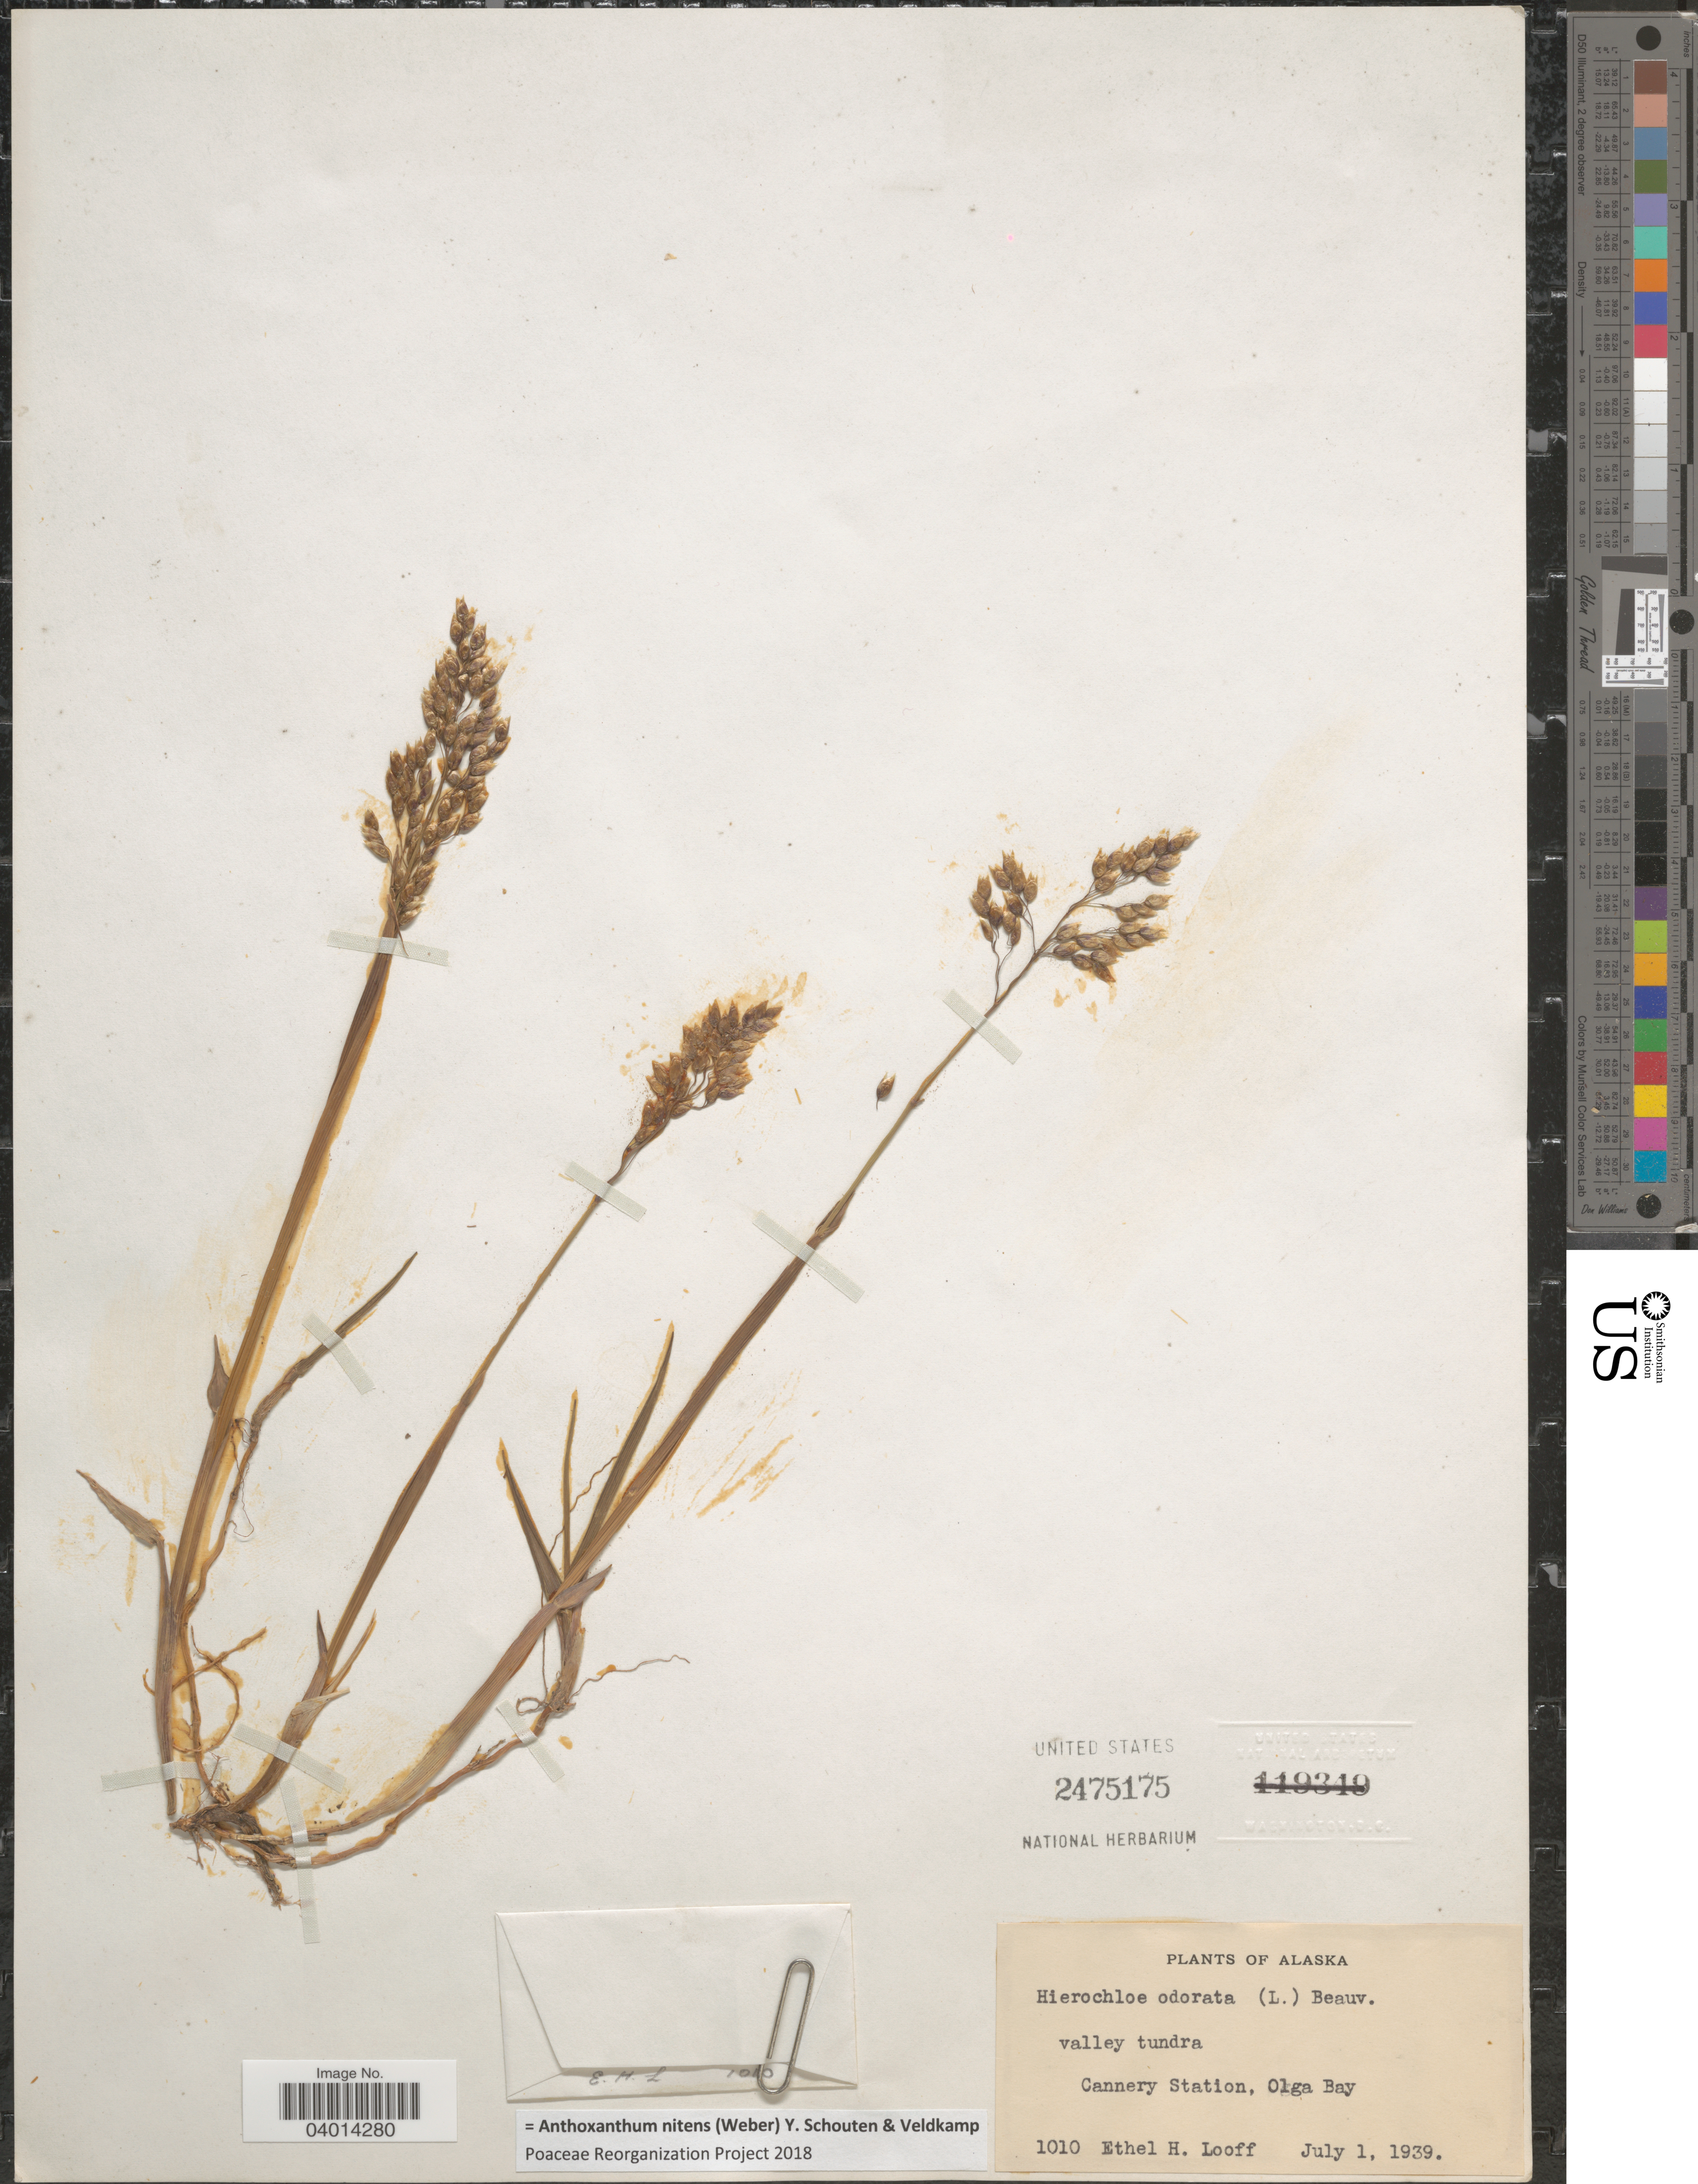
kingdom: Plantae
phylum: Tracheophyta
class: Liliopsida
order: Poales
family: Poaceae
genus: Anthoxanthum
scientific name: Anthoxanthum nitens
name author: (G.H. Weber) R.T.A. Schouten & Veldkamp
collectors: E. Looff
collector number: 1010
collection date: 1939-07-01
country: United States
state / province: Alaska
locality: Valley tundra, Cannery Station, Olga Bay.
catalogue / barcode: US 2475175